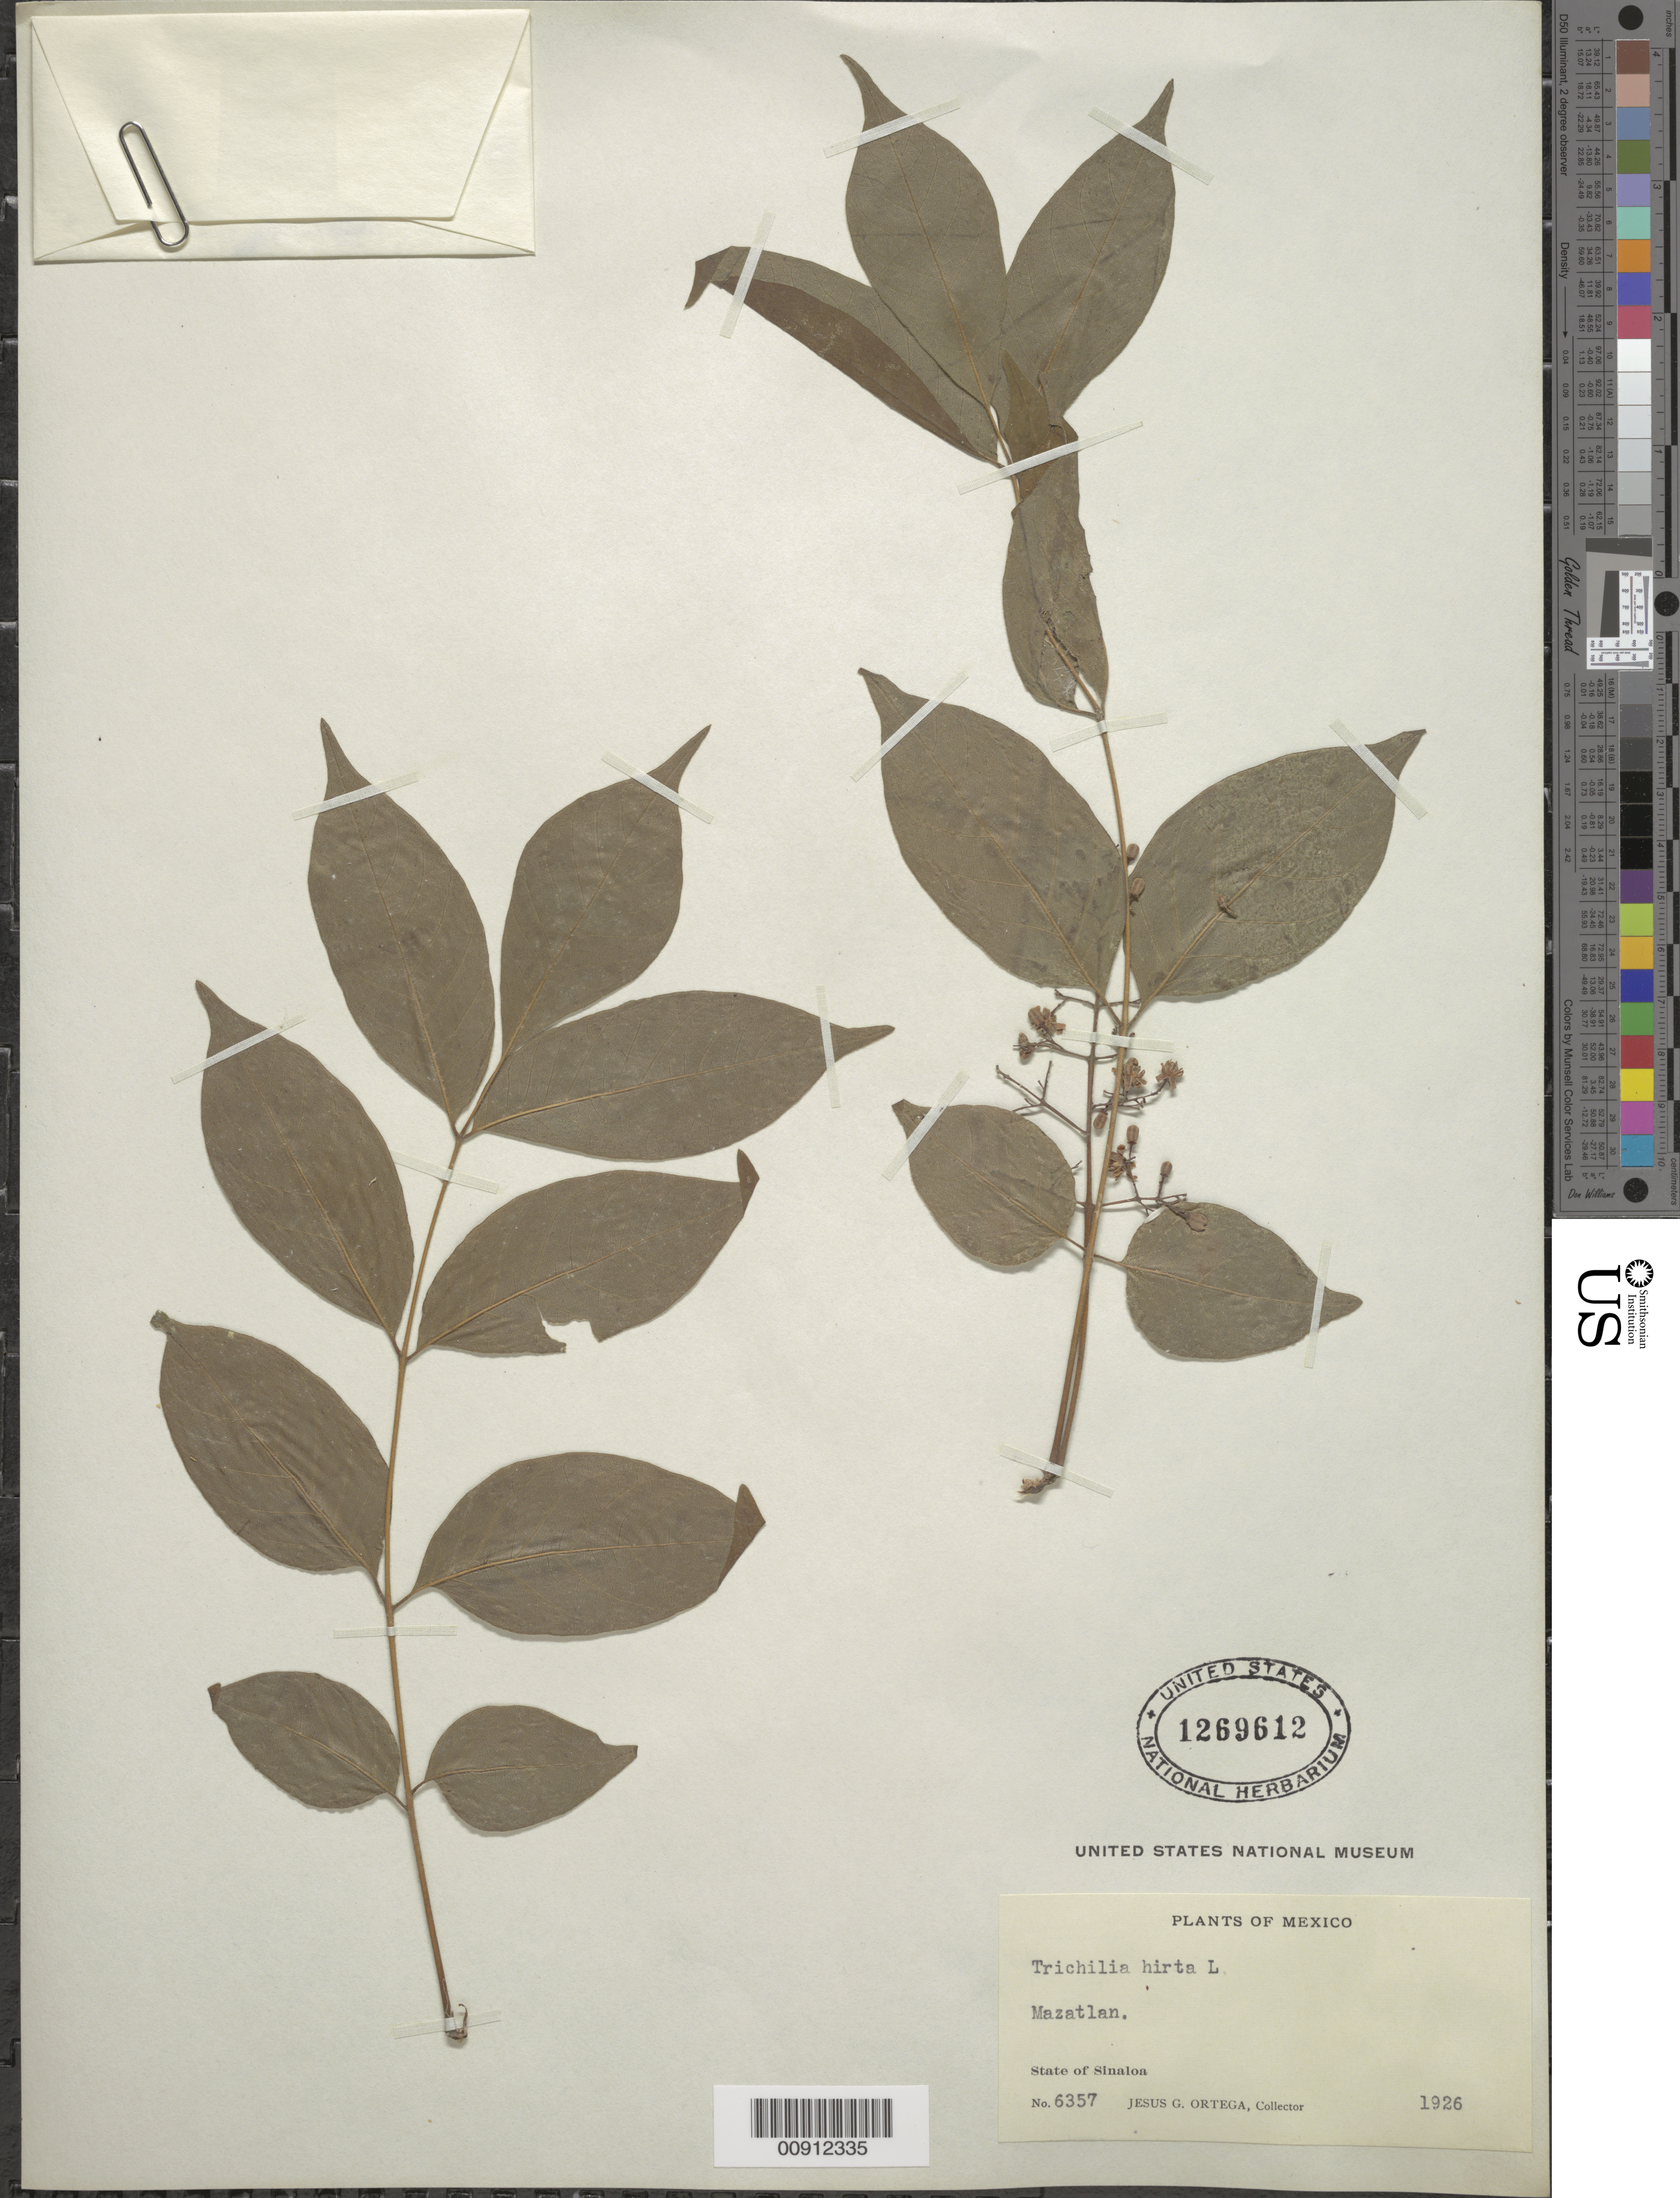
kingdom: Plantae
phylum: Tracheophyta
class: Magnoliopsida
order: Sapindales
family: Meliaceae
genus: Trichilia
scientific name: Trichilia hirta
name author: L.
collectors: J. Ortega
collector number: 6357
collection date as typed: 1926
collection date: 1926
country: Mexico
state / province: Sinaloa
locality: Mazatlán, State of Sinaloa.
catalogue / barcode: US 1269612